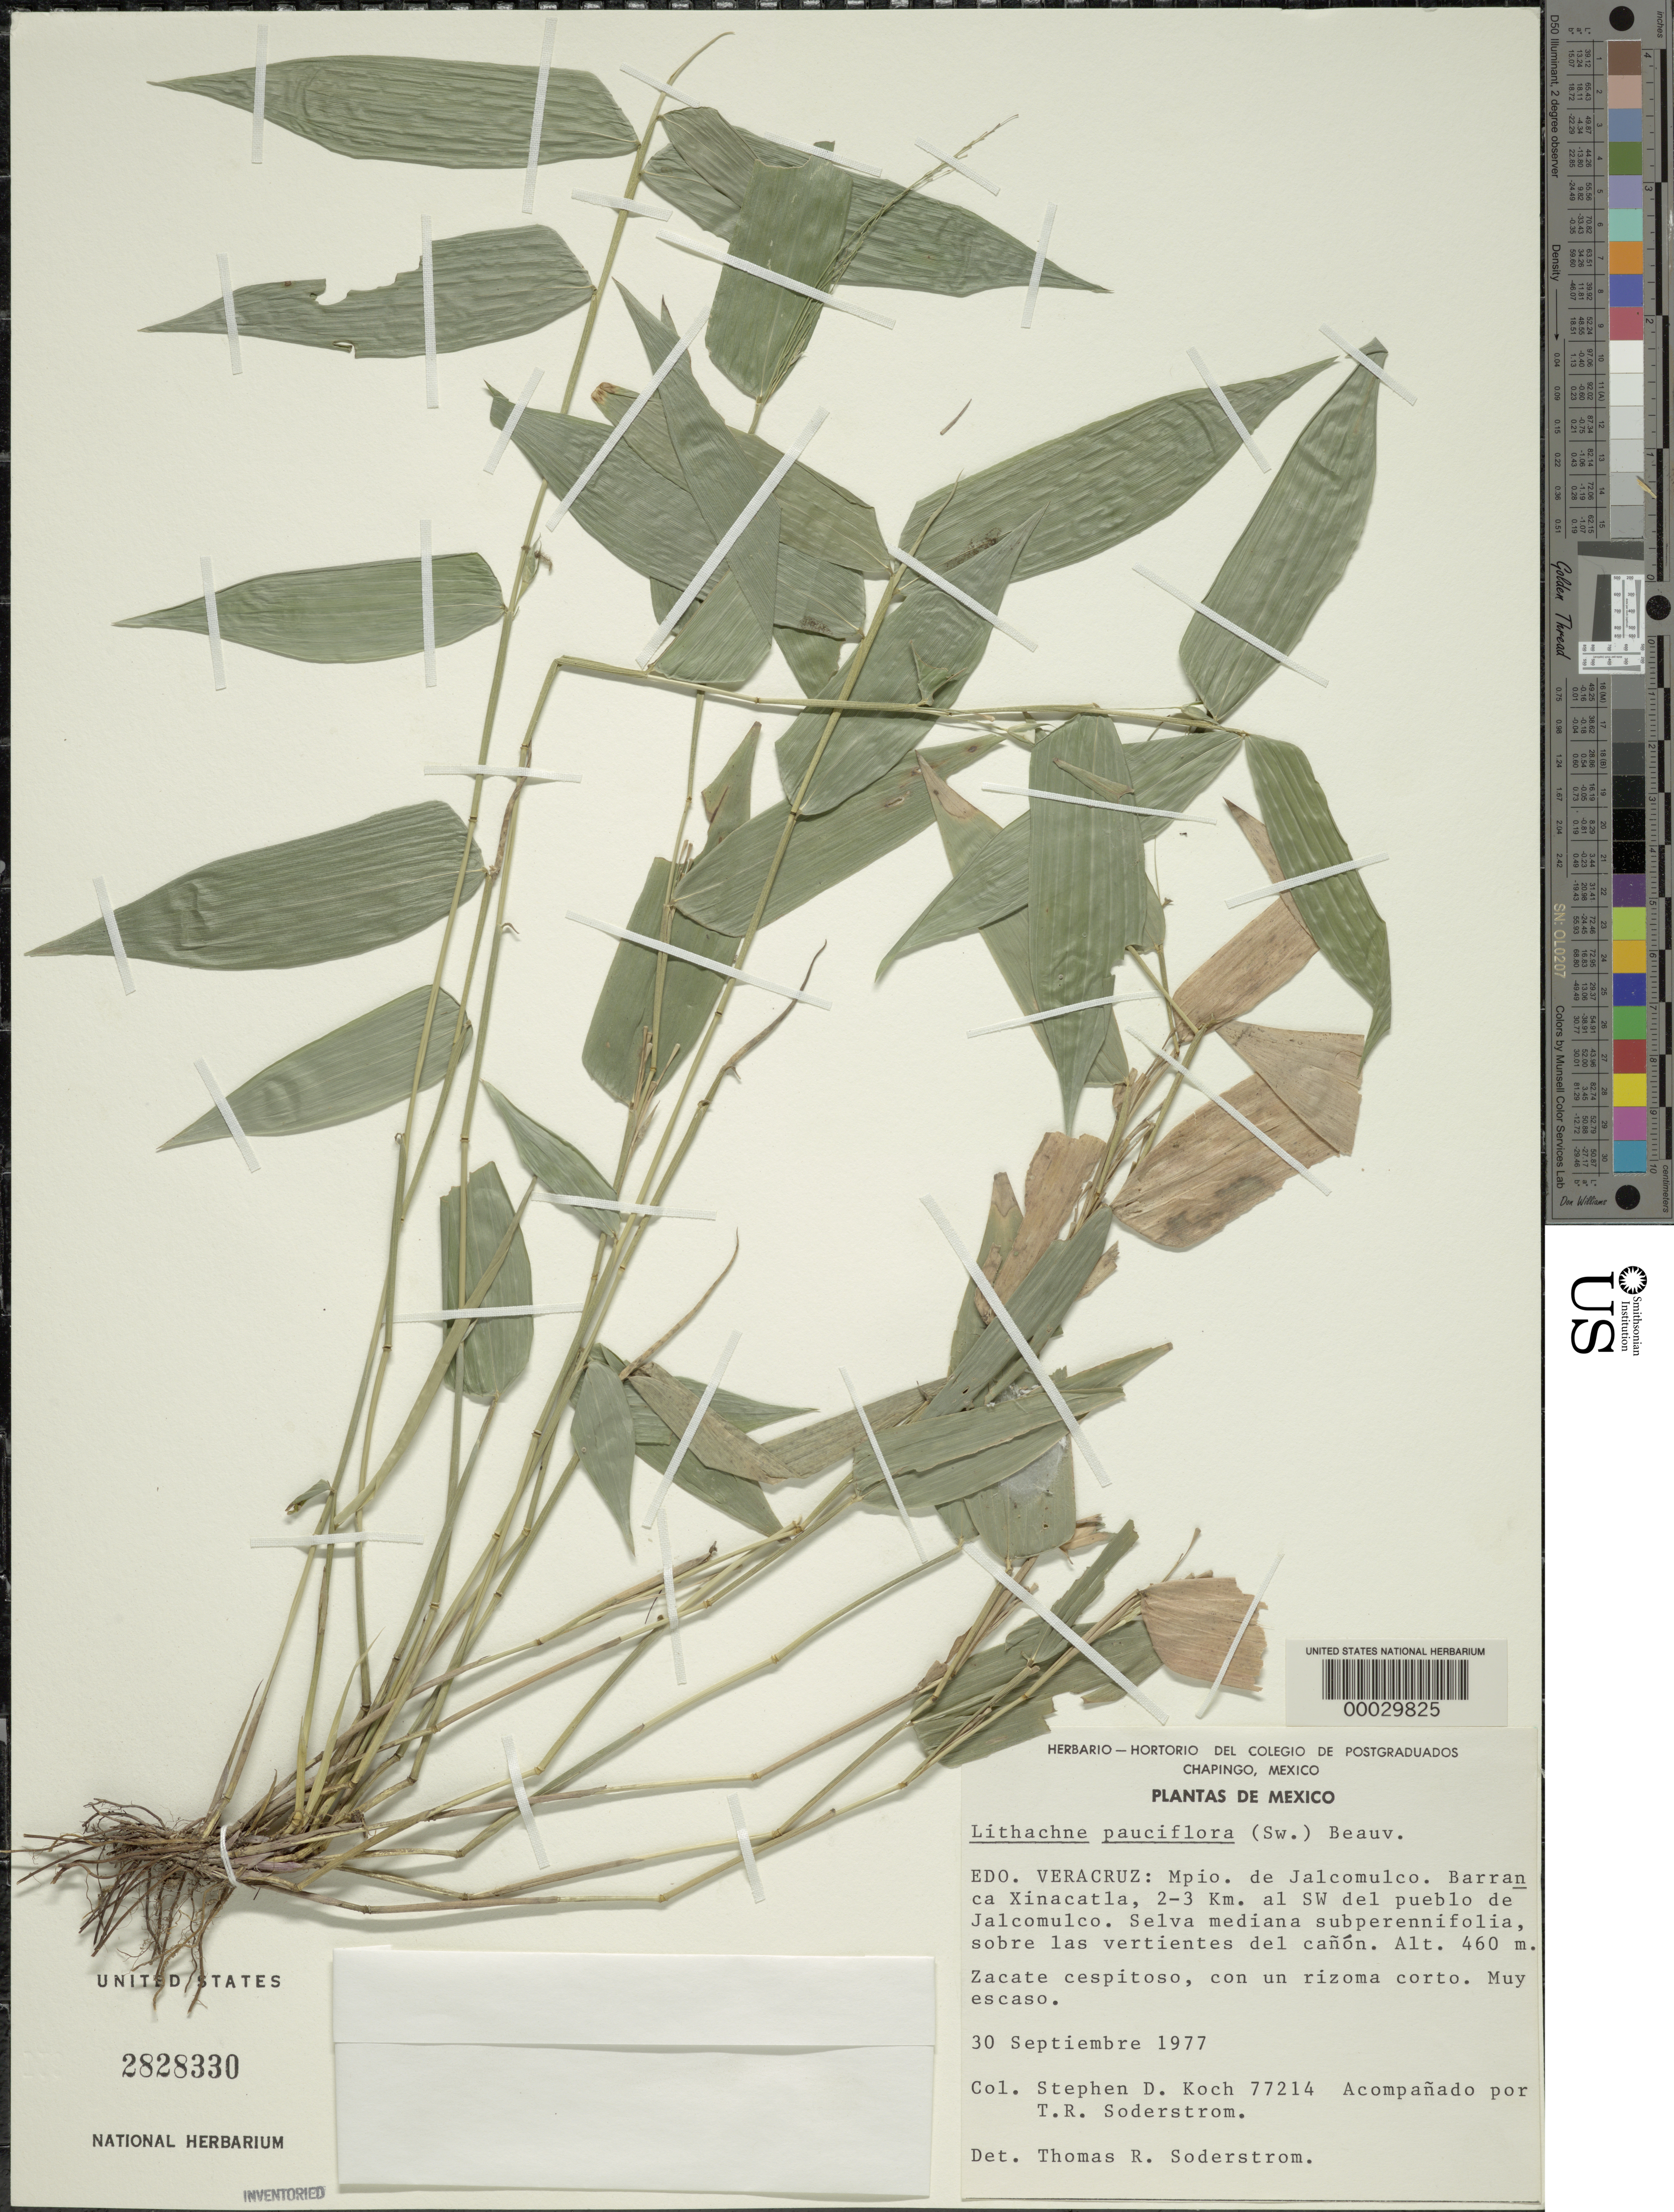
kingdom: Plantae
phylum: Tracheophyta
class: Liliopsida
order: Poales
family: Poaceae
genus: Lithachne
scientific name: Lithachne pauciflora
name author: (Sw.) P. Beauv.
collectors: S. D. Koch & T. R. Soderstrom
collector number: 77214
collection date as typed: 30 Sep 1977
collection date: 1977-09-30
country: Mexico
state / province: Veracruz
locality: Mpio. de Jalcomulco, barran ca xinacatla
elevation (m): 460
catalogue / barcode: US 2828330